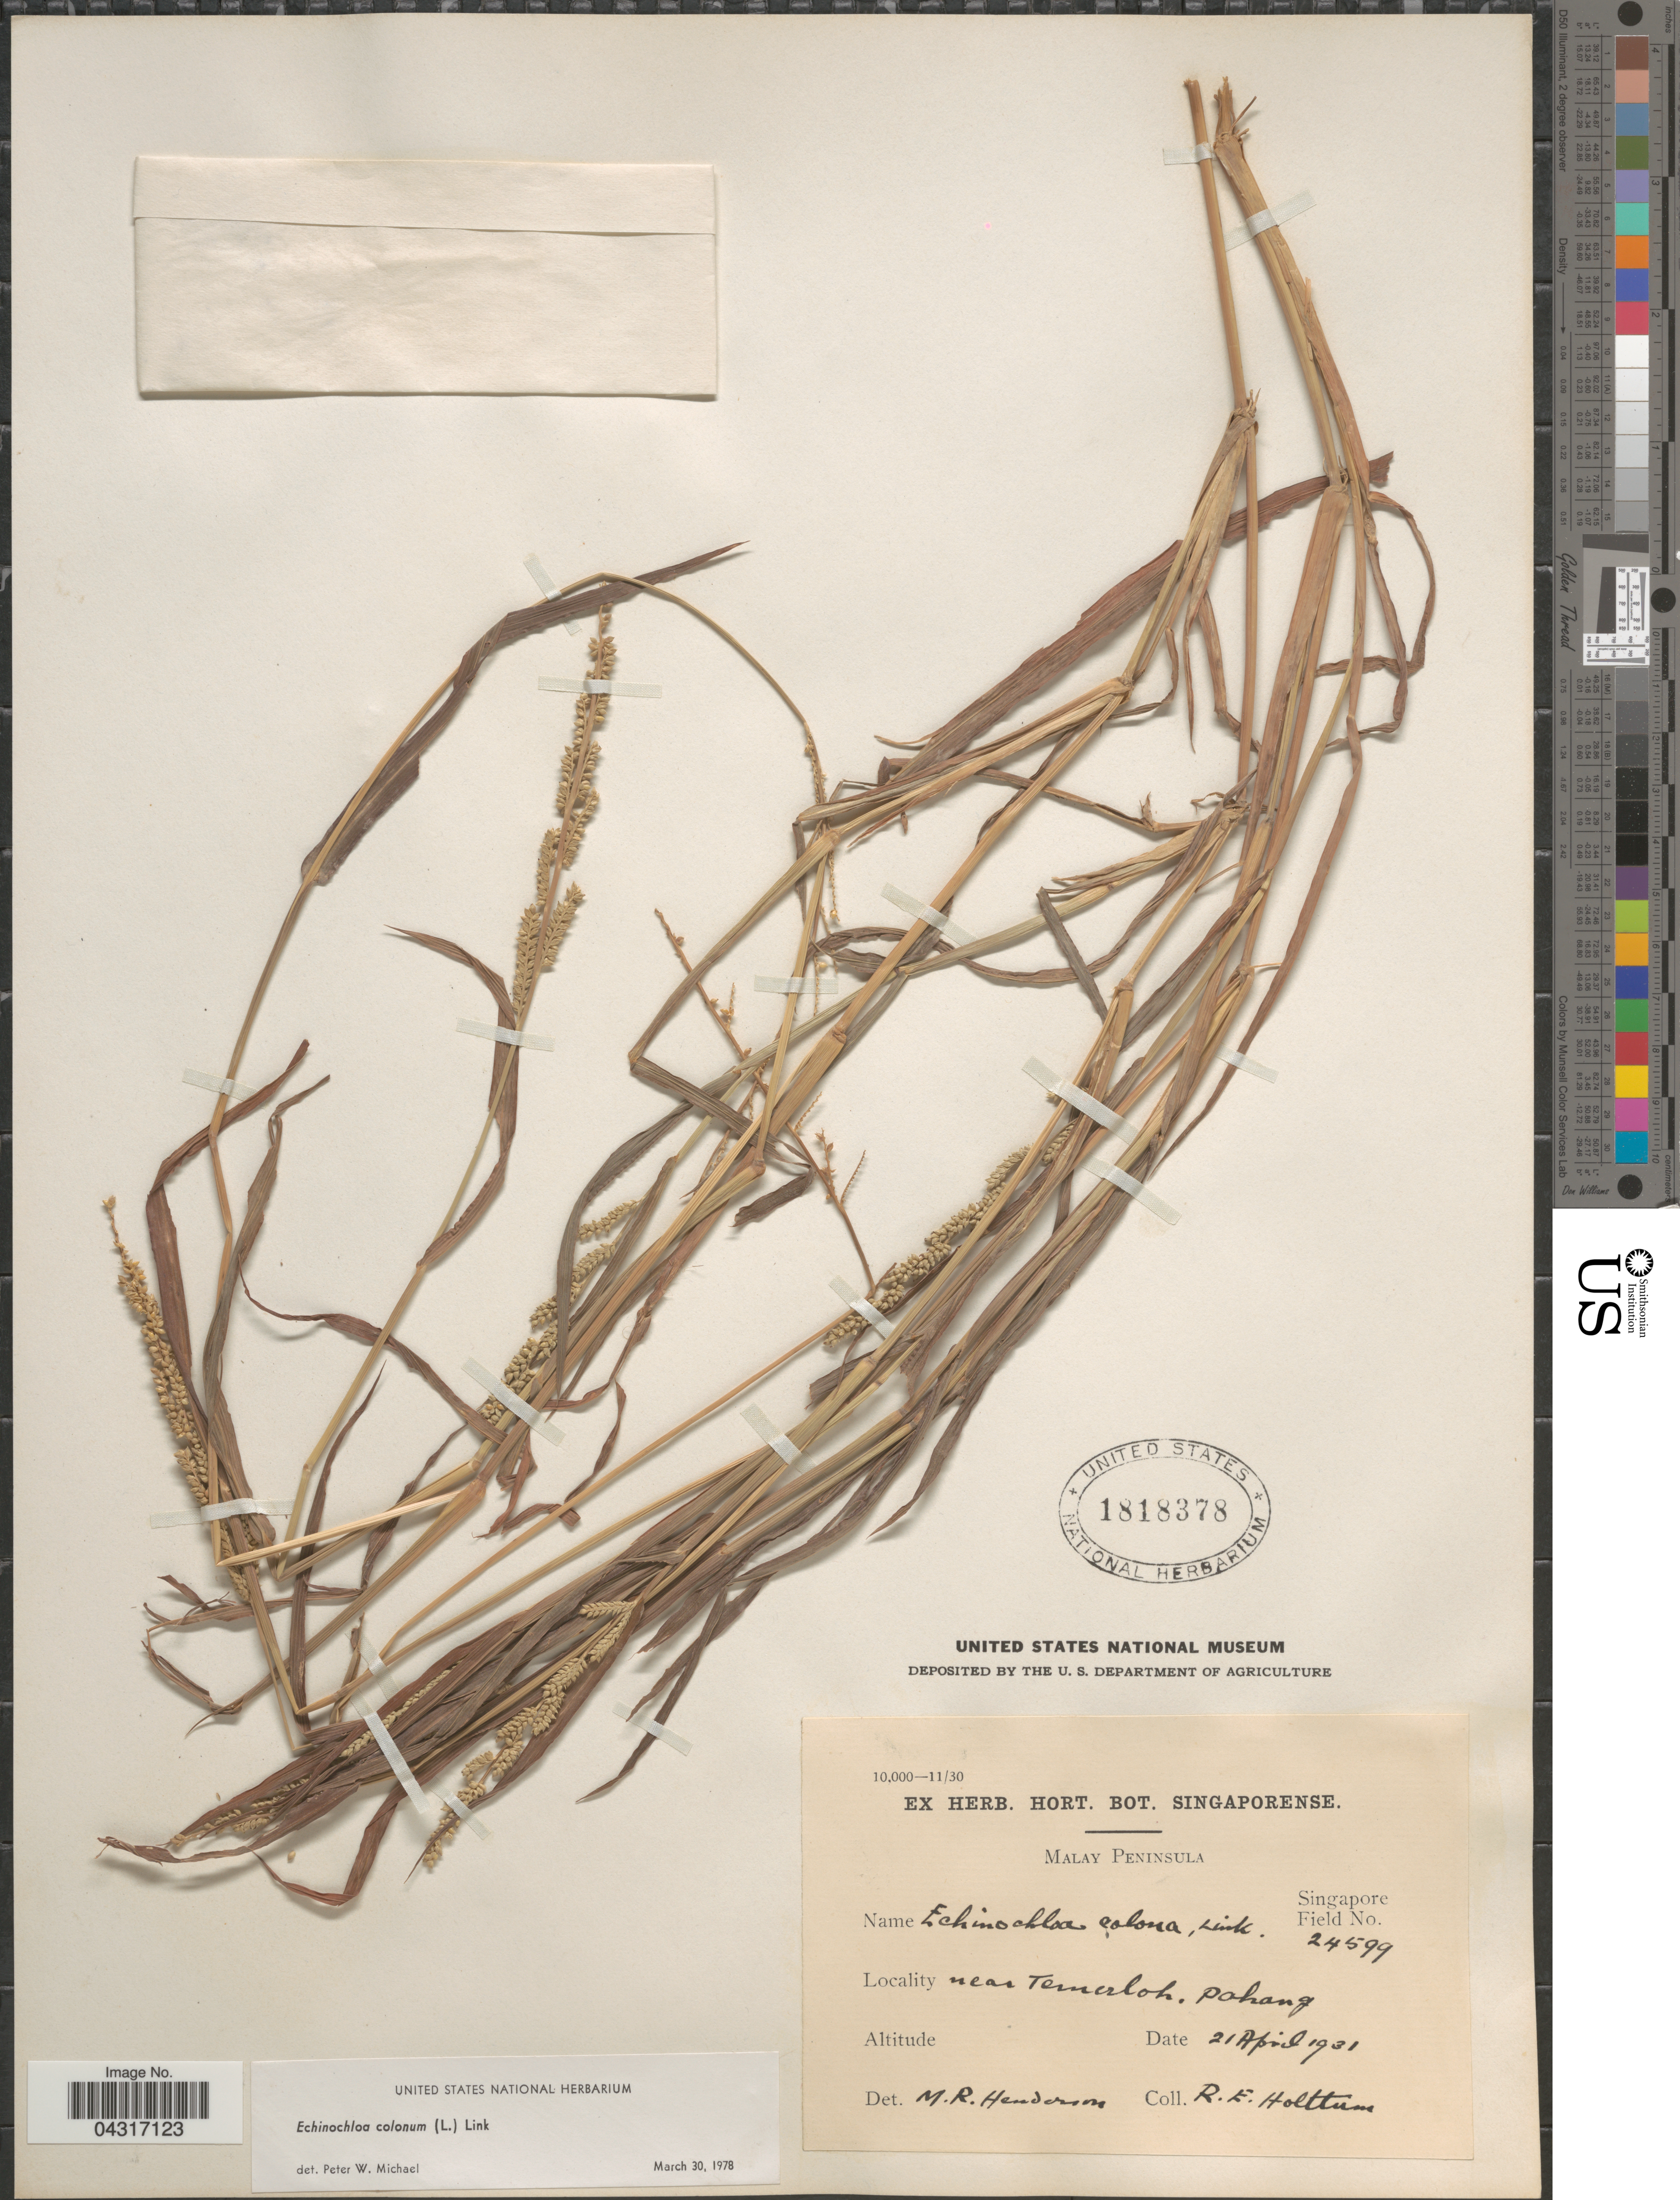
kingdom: Plantae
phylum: Tracheophyta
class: Liliopsida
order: Poales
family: Poaceae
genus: Echinochloa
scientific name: Echinochloa colona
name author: (L.) Link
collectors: R. E. Holttum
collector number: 24599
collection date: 1931-04-21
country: Malaysia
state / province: Pahang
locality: Malay Peninsula. Near Temerloh.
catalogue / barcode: US 1818378